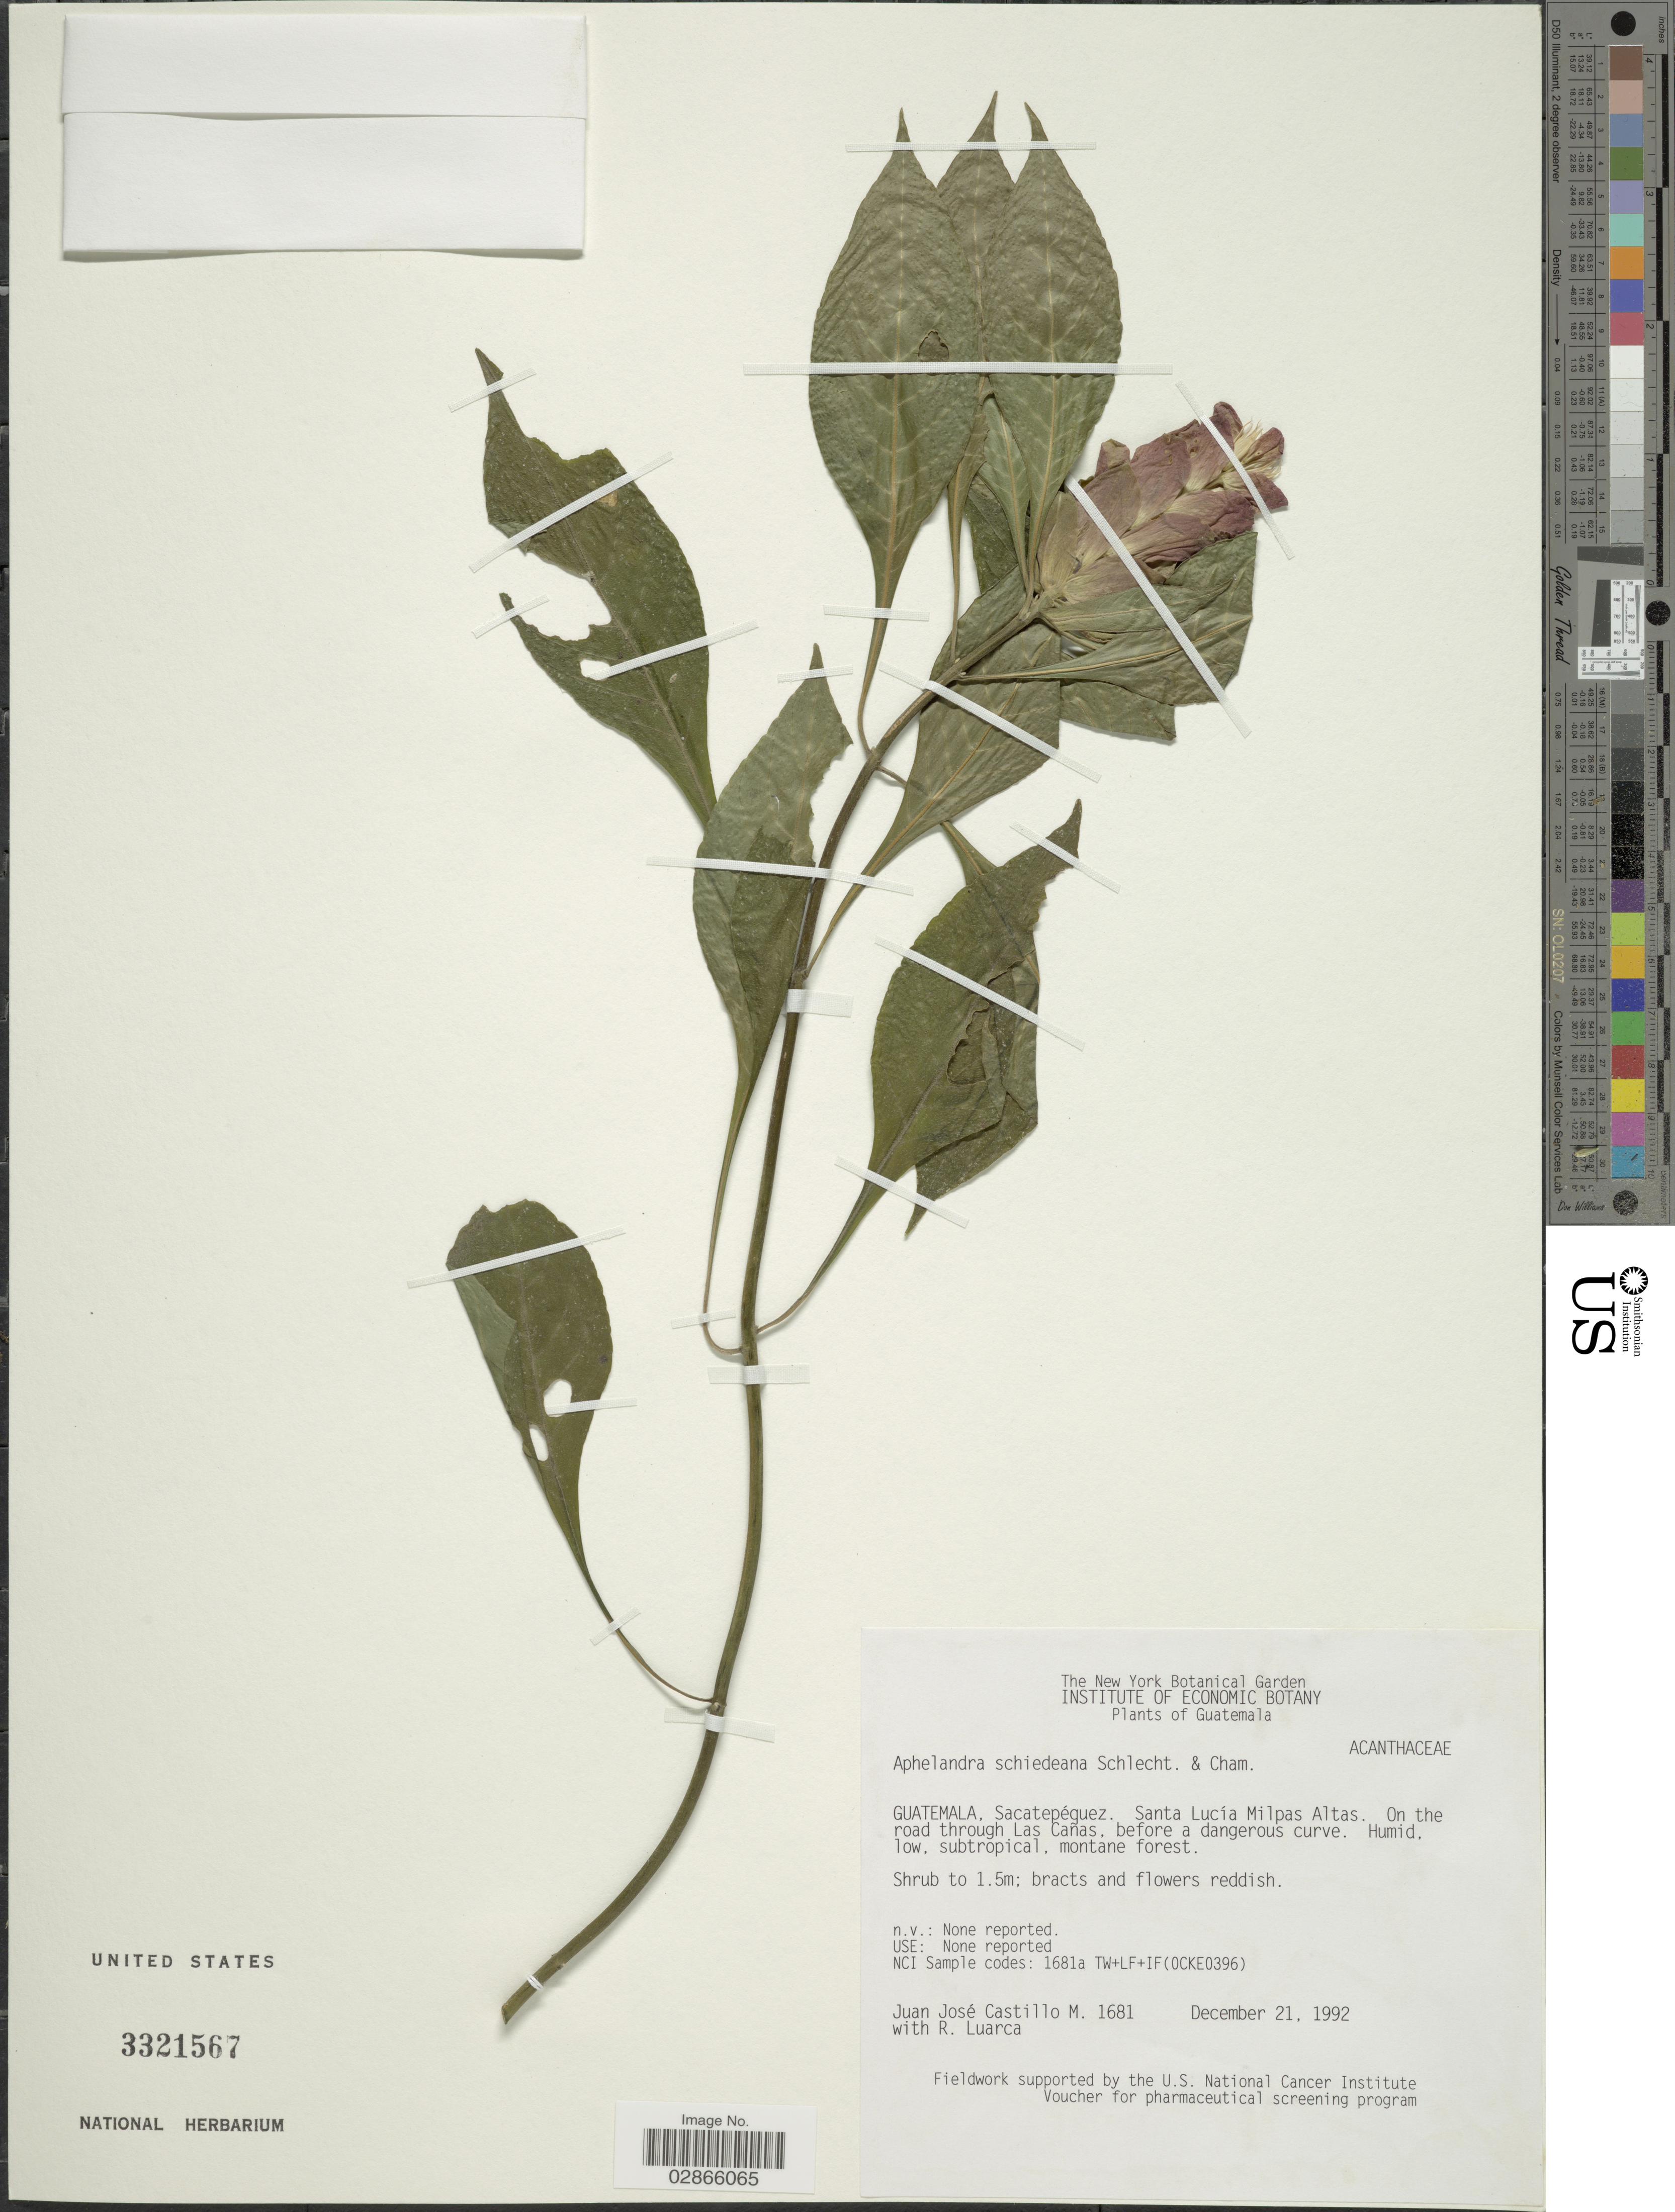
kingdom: Plantae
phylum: Tracheophyta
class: Magnoliopsida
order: Lamiales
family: Acanthaceae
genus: Aphelandra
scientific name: Aphelandra schiedeana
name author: Schltdl. & Cham.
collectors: J. Castillo & R. Luarca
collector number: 1681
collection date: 1992-12-21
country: Guatemala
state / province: Sacatepéquez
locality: Santa Lucía Milpas Altas, On the road through Las Cañas.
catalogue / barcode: US 3321567